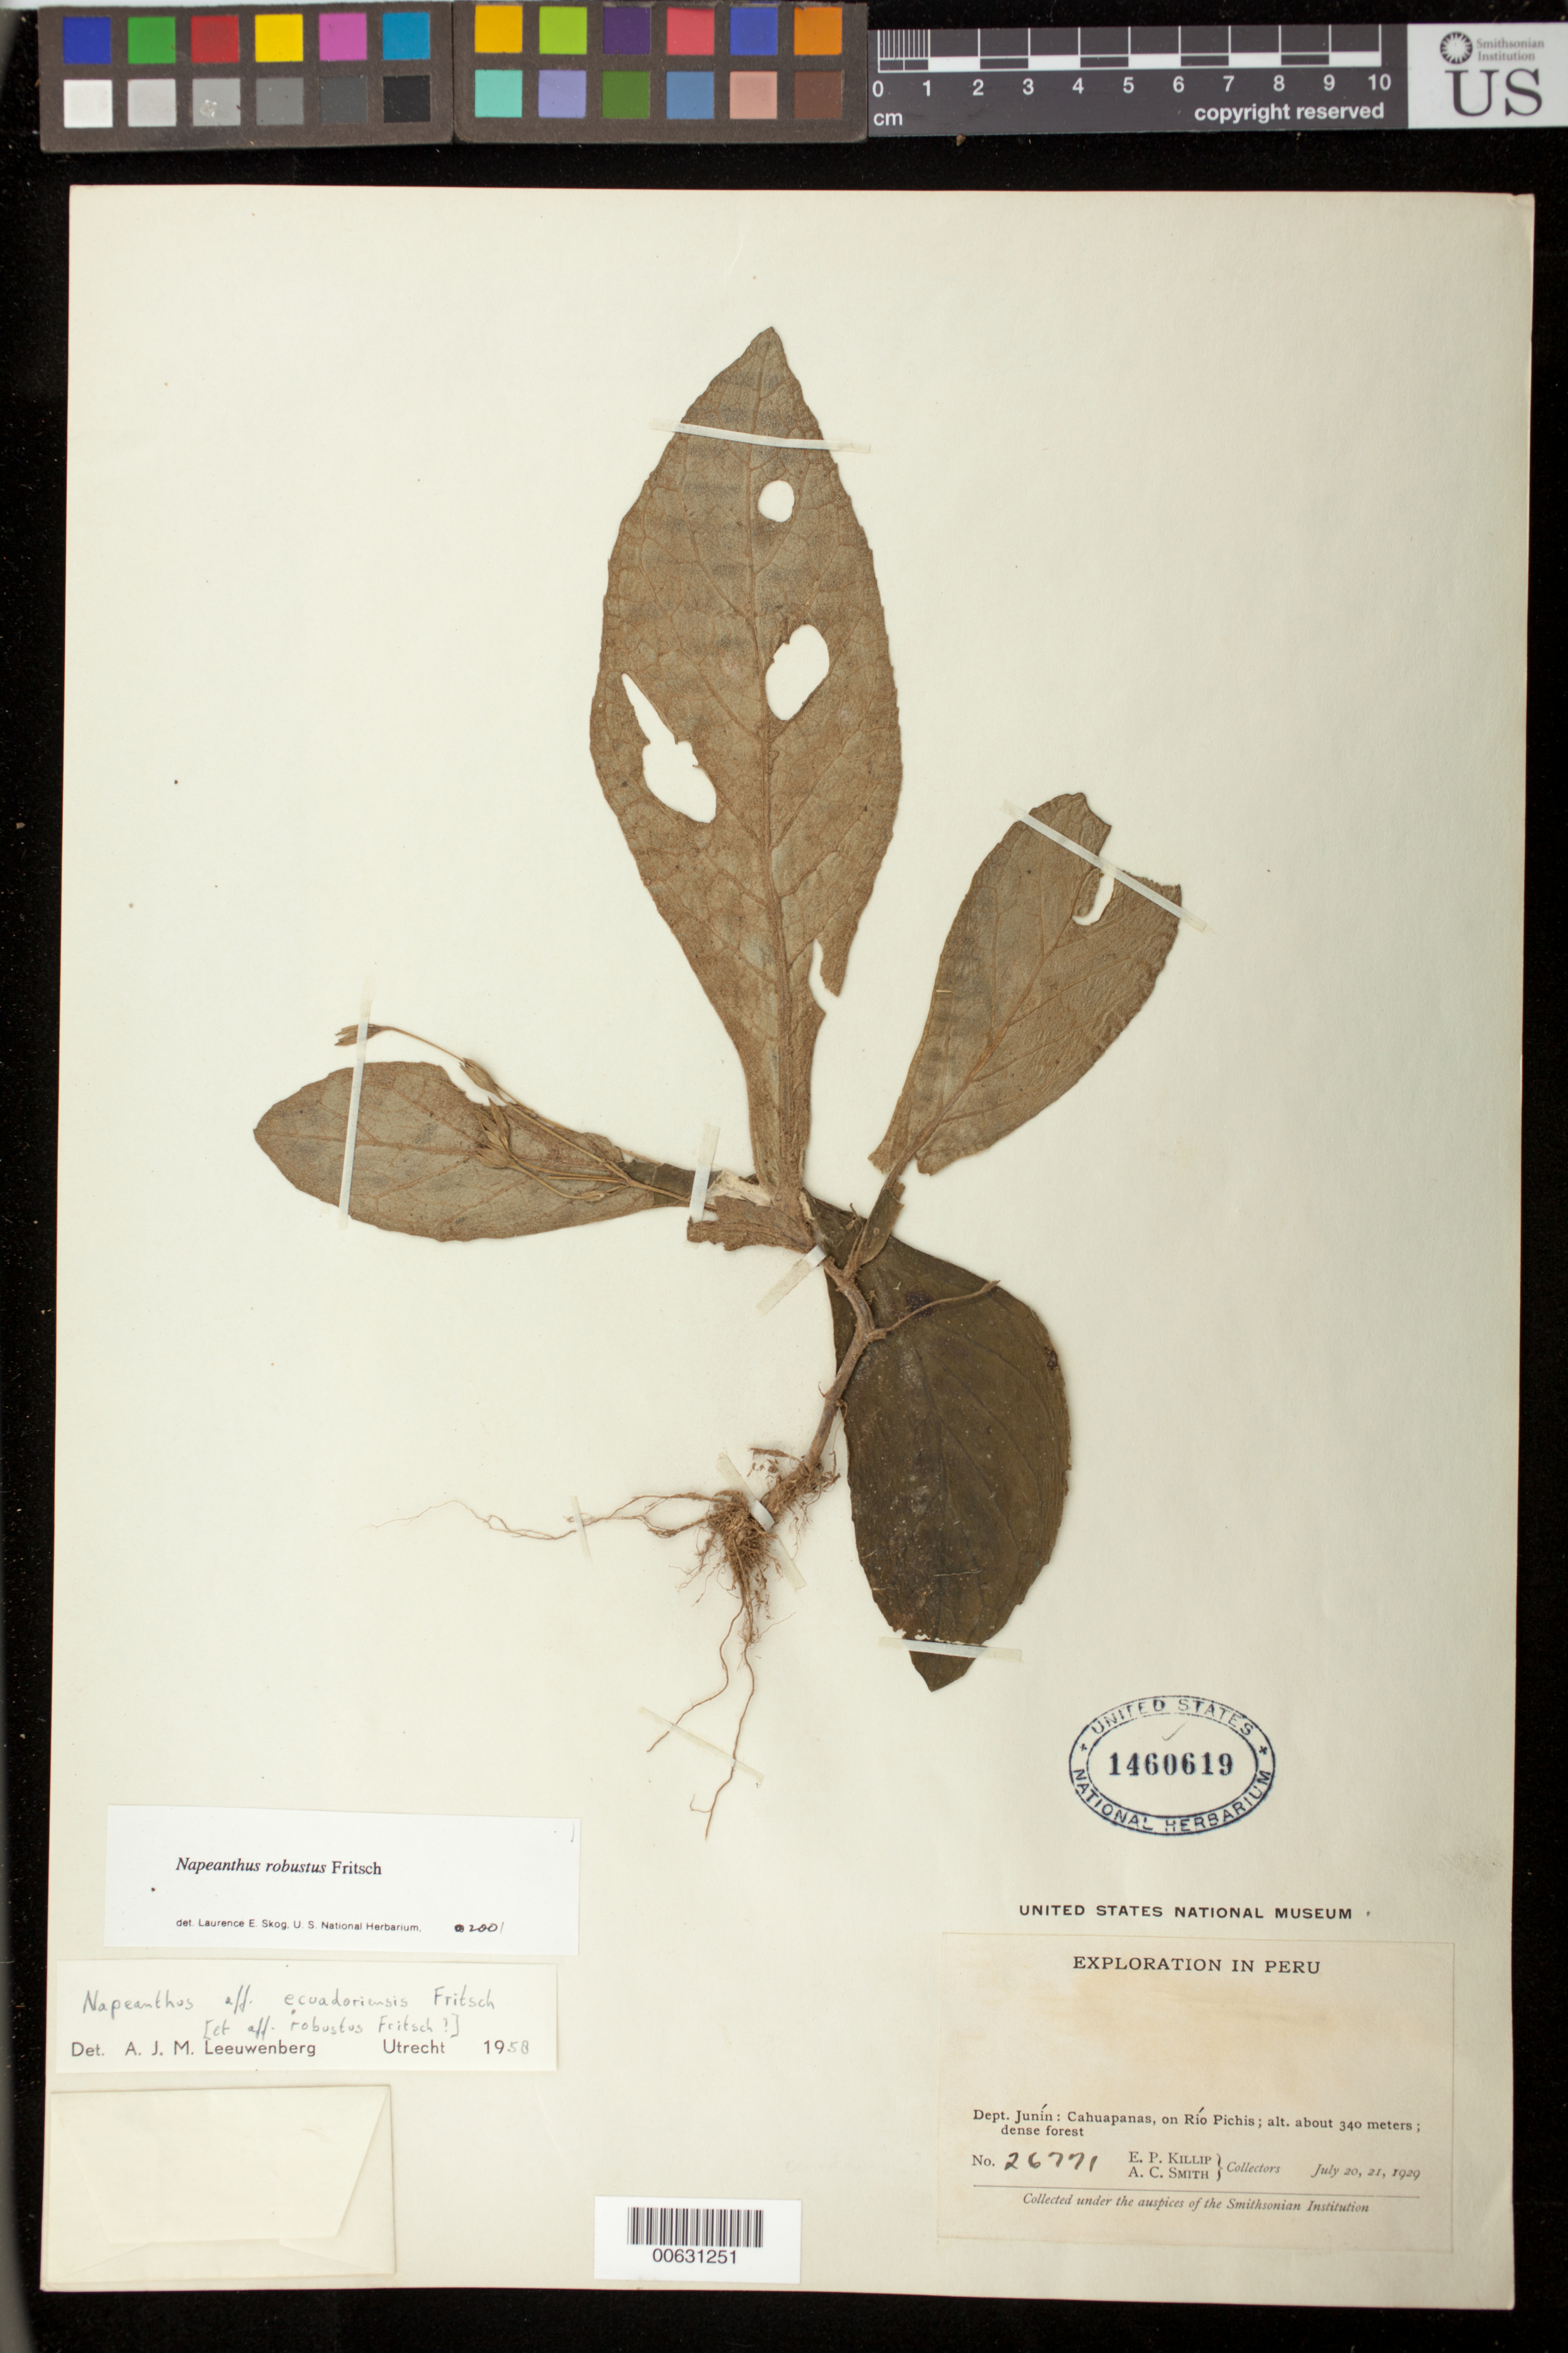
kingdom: Plantae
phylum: Tracheophyta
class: Magnoliopsida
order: Lamiales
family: Gesneriaceae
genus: Napeanthus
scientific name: Napeanthus robustus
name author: Fritsch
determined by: Skog, Laurence E.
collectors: E. P. Killip & A. C. Smith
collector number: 26771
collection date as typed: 20-21 Jul 1929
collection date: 1929-07-20/1929-07-21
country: Peru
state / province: Pasco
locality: Junín.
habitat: Dense forest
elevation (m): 340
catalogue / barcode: US 1460619